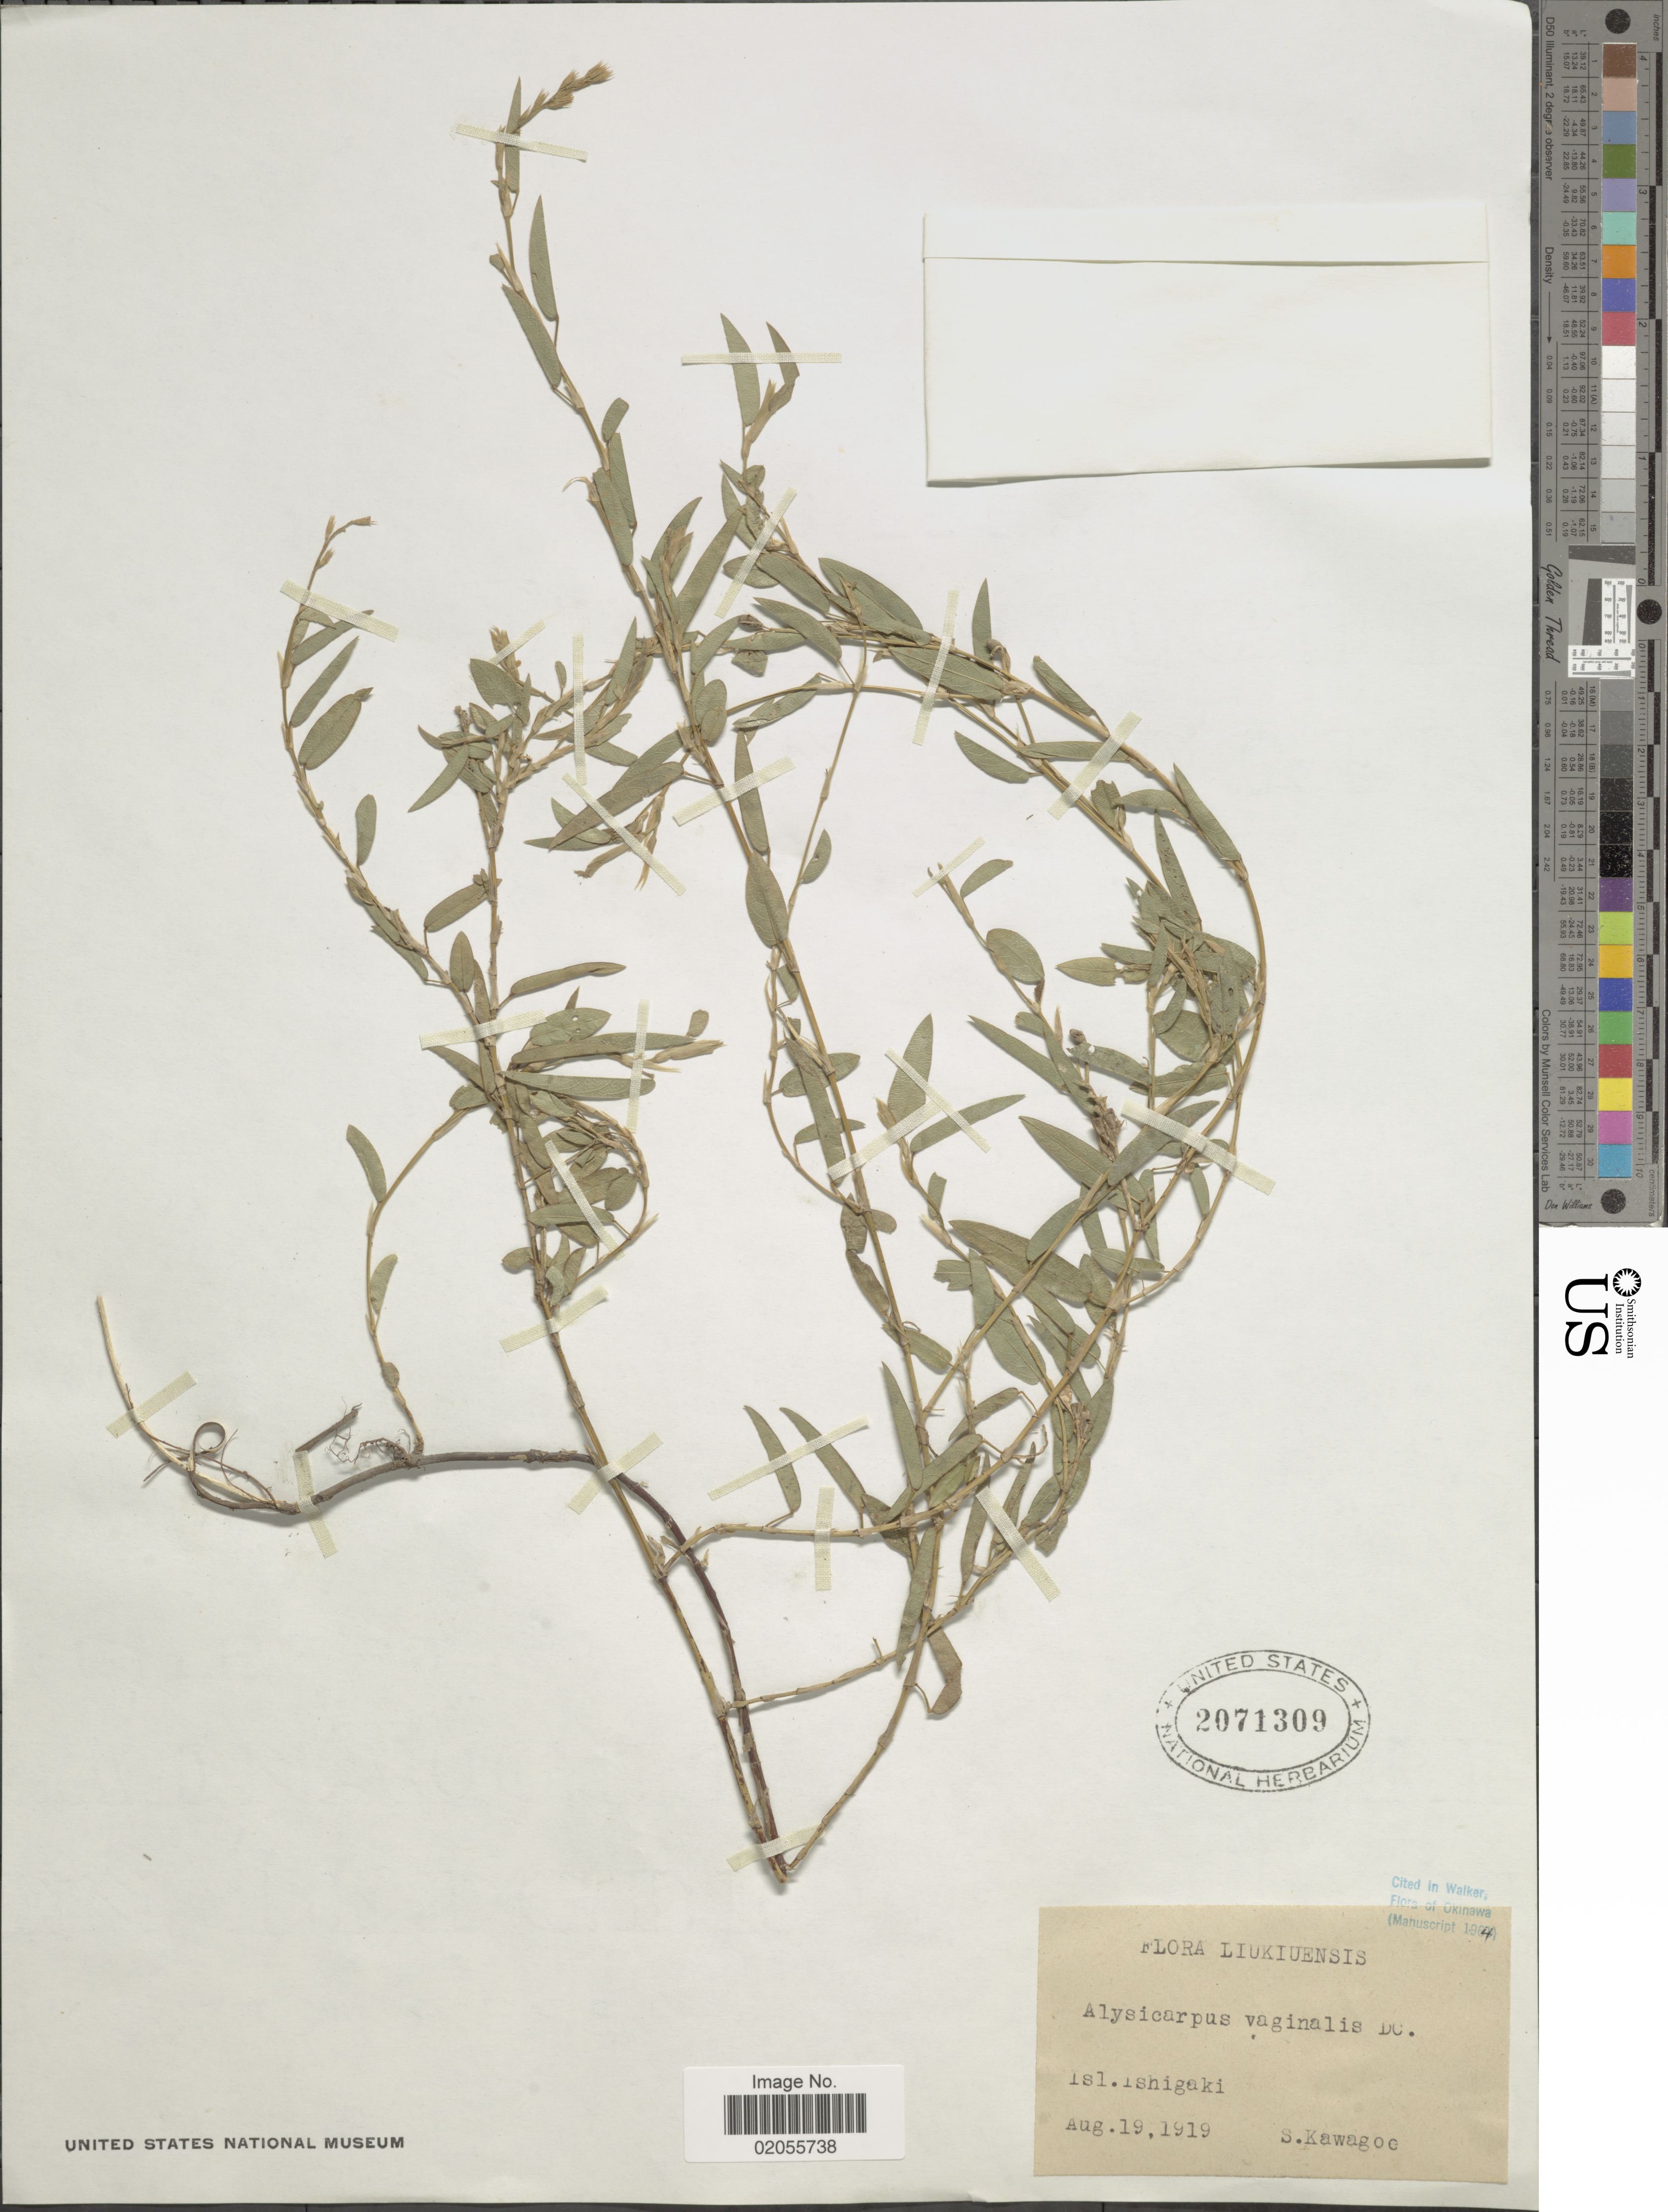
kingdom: Plantae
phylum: Tracheophyta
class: Magnoliopsida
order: Fabales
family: Fabaceae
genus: Alysicarpus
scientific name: Alysicarpus vaginalis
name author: (L.) DC.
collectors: S. Kawagoe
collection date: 1919-08-19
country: Japan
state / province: Okinawa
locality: Isl. Ishigaki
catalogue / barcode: US 2071309